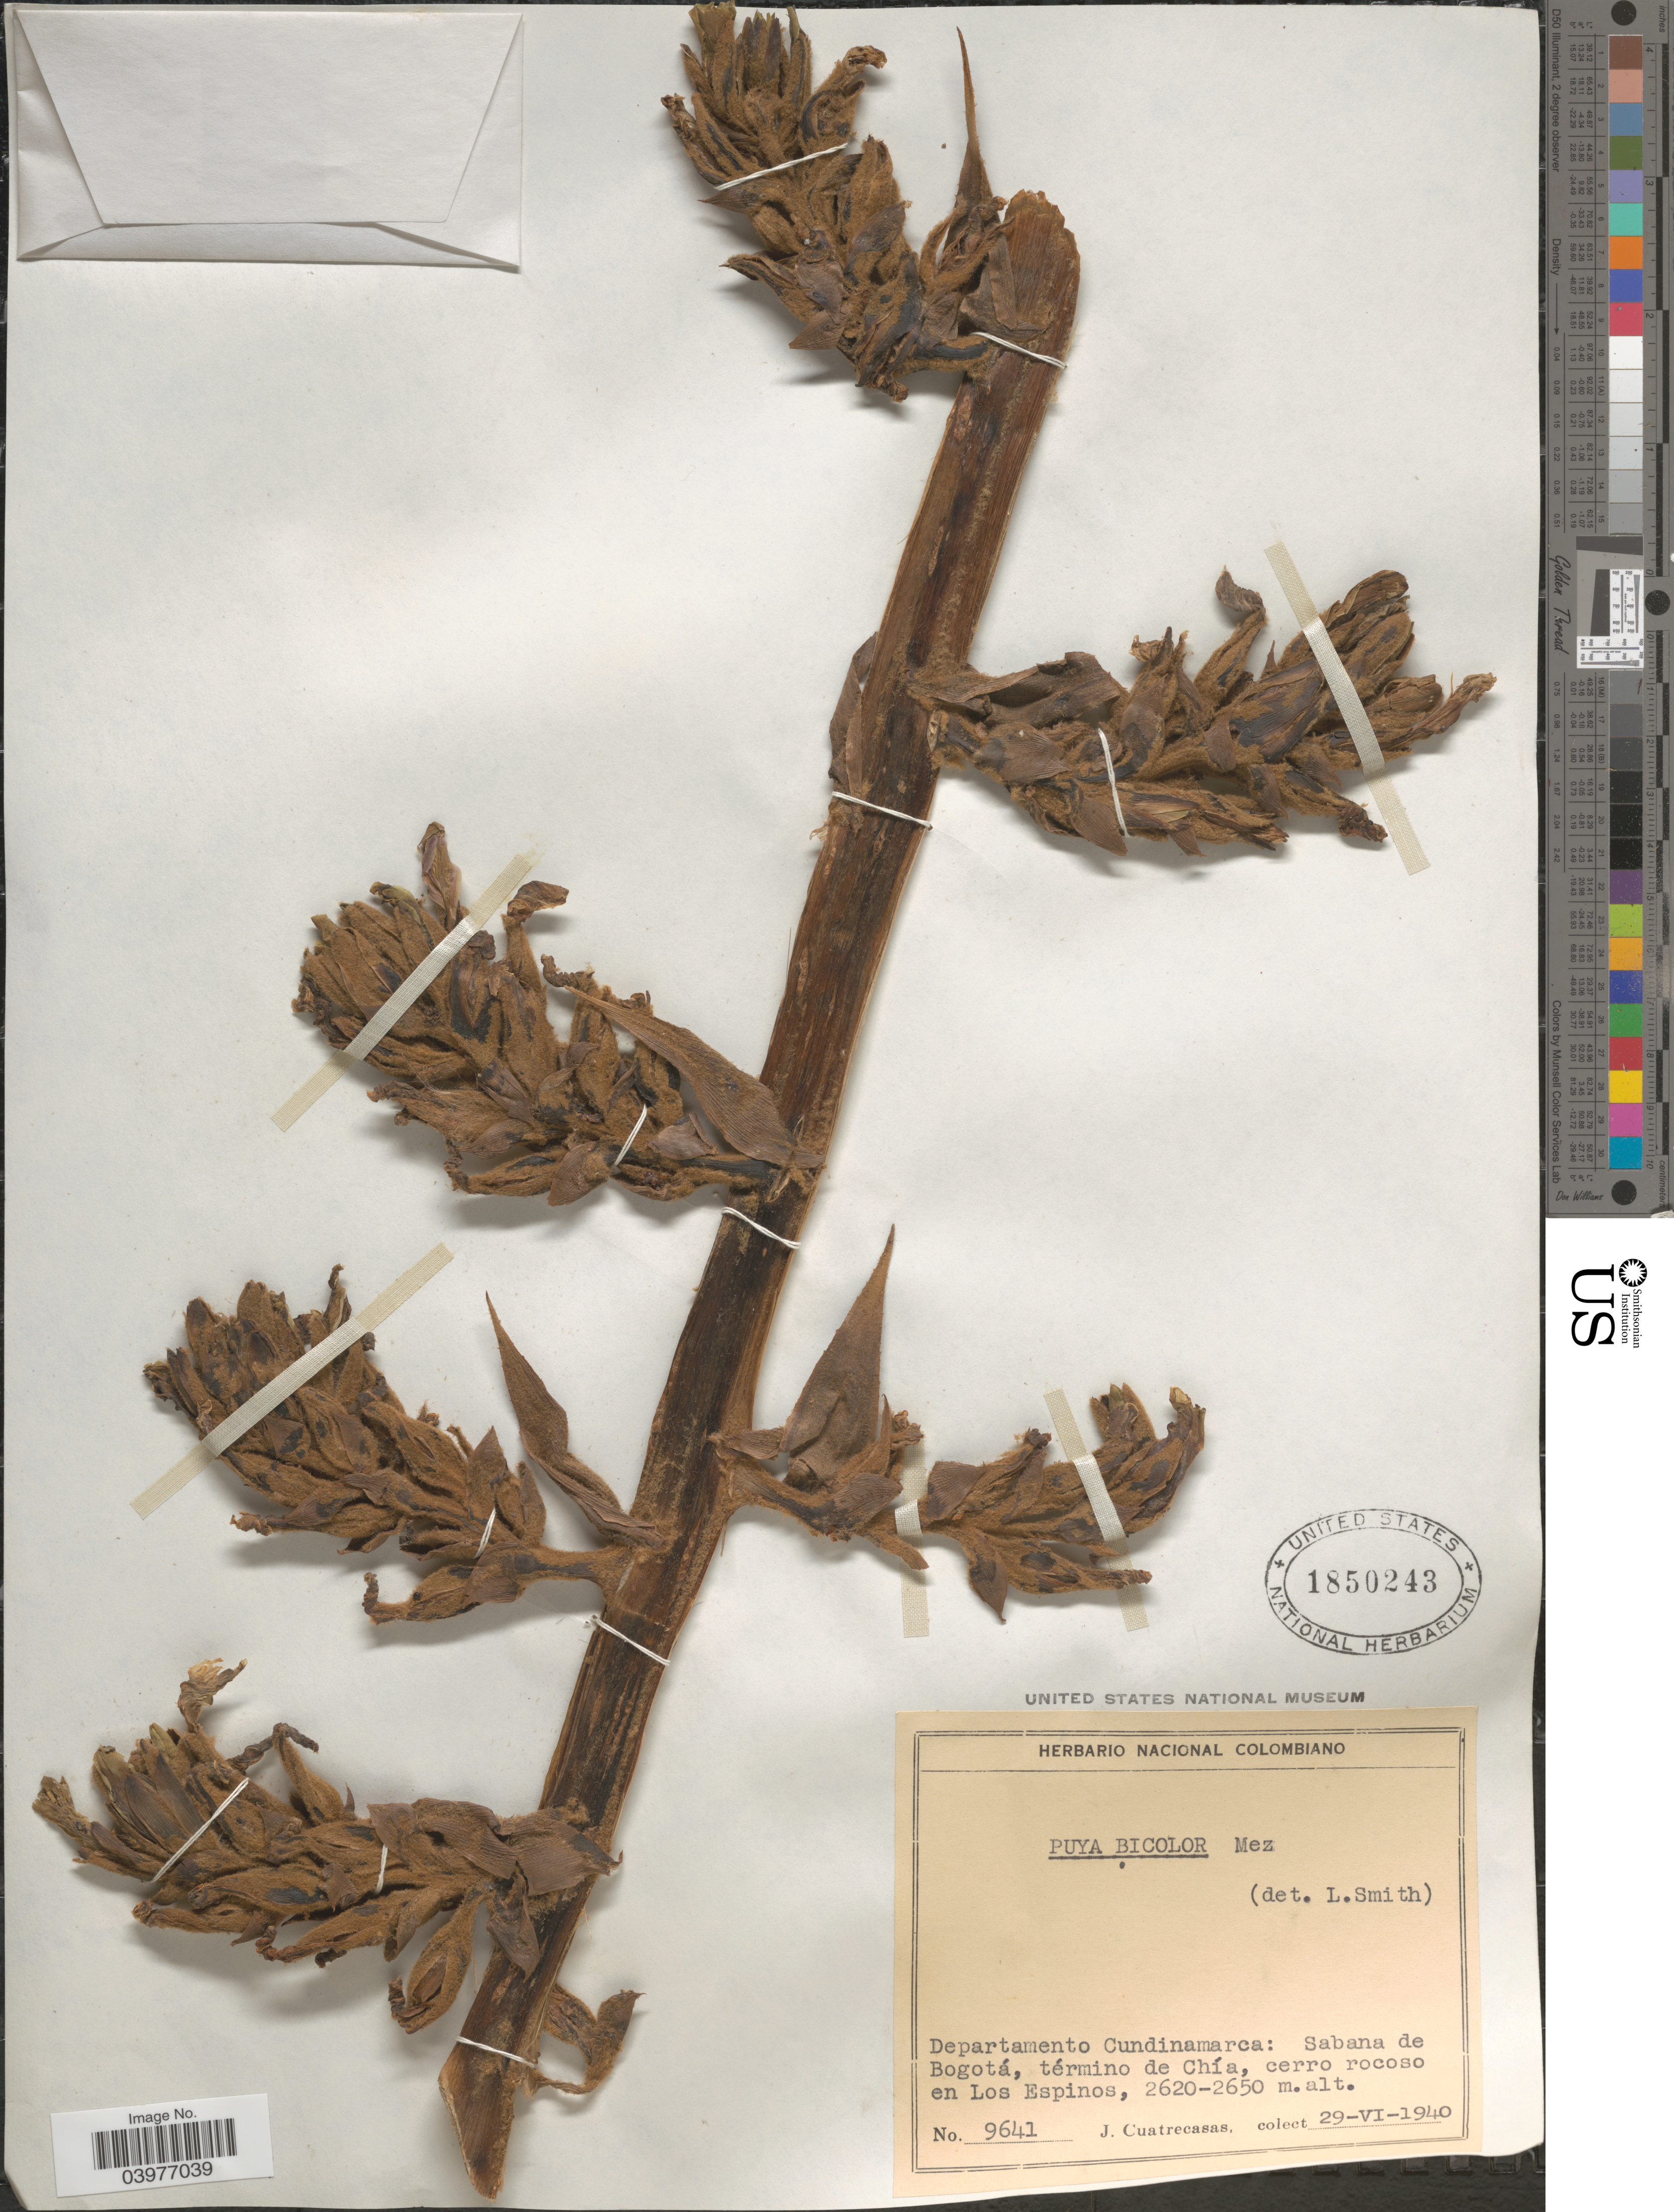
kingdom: Plantae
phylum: Tracheophyta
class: Liliopsida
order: Poales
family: Bromeliaceae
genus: Puya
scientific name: Puya bicolor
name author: Mez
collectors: J. Cuatrecasas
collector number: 9641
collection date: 1940-06-29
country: Colombia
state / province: Cundinamarca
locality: Departamento Cundinamarca: Sabana de Bogotá, término de Chía, cerro rocoso en Los Espinos.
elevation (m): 2620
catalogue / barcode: US 1850243